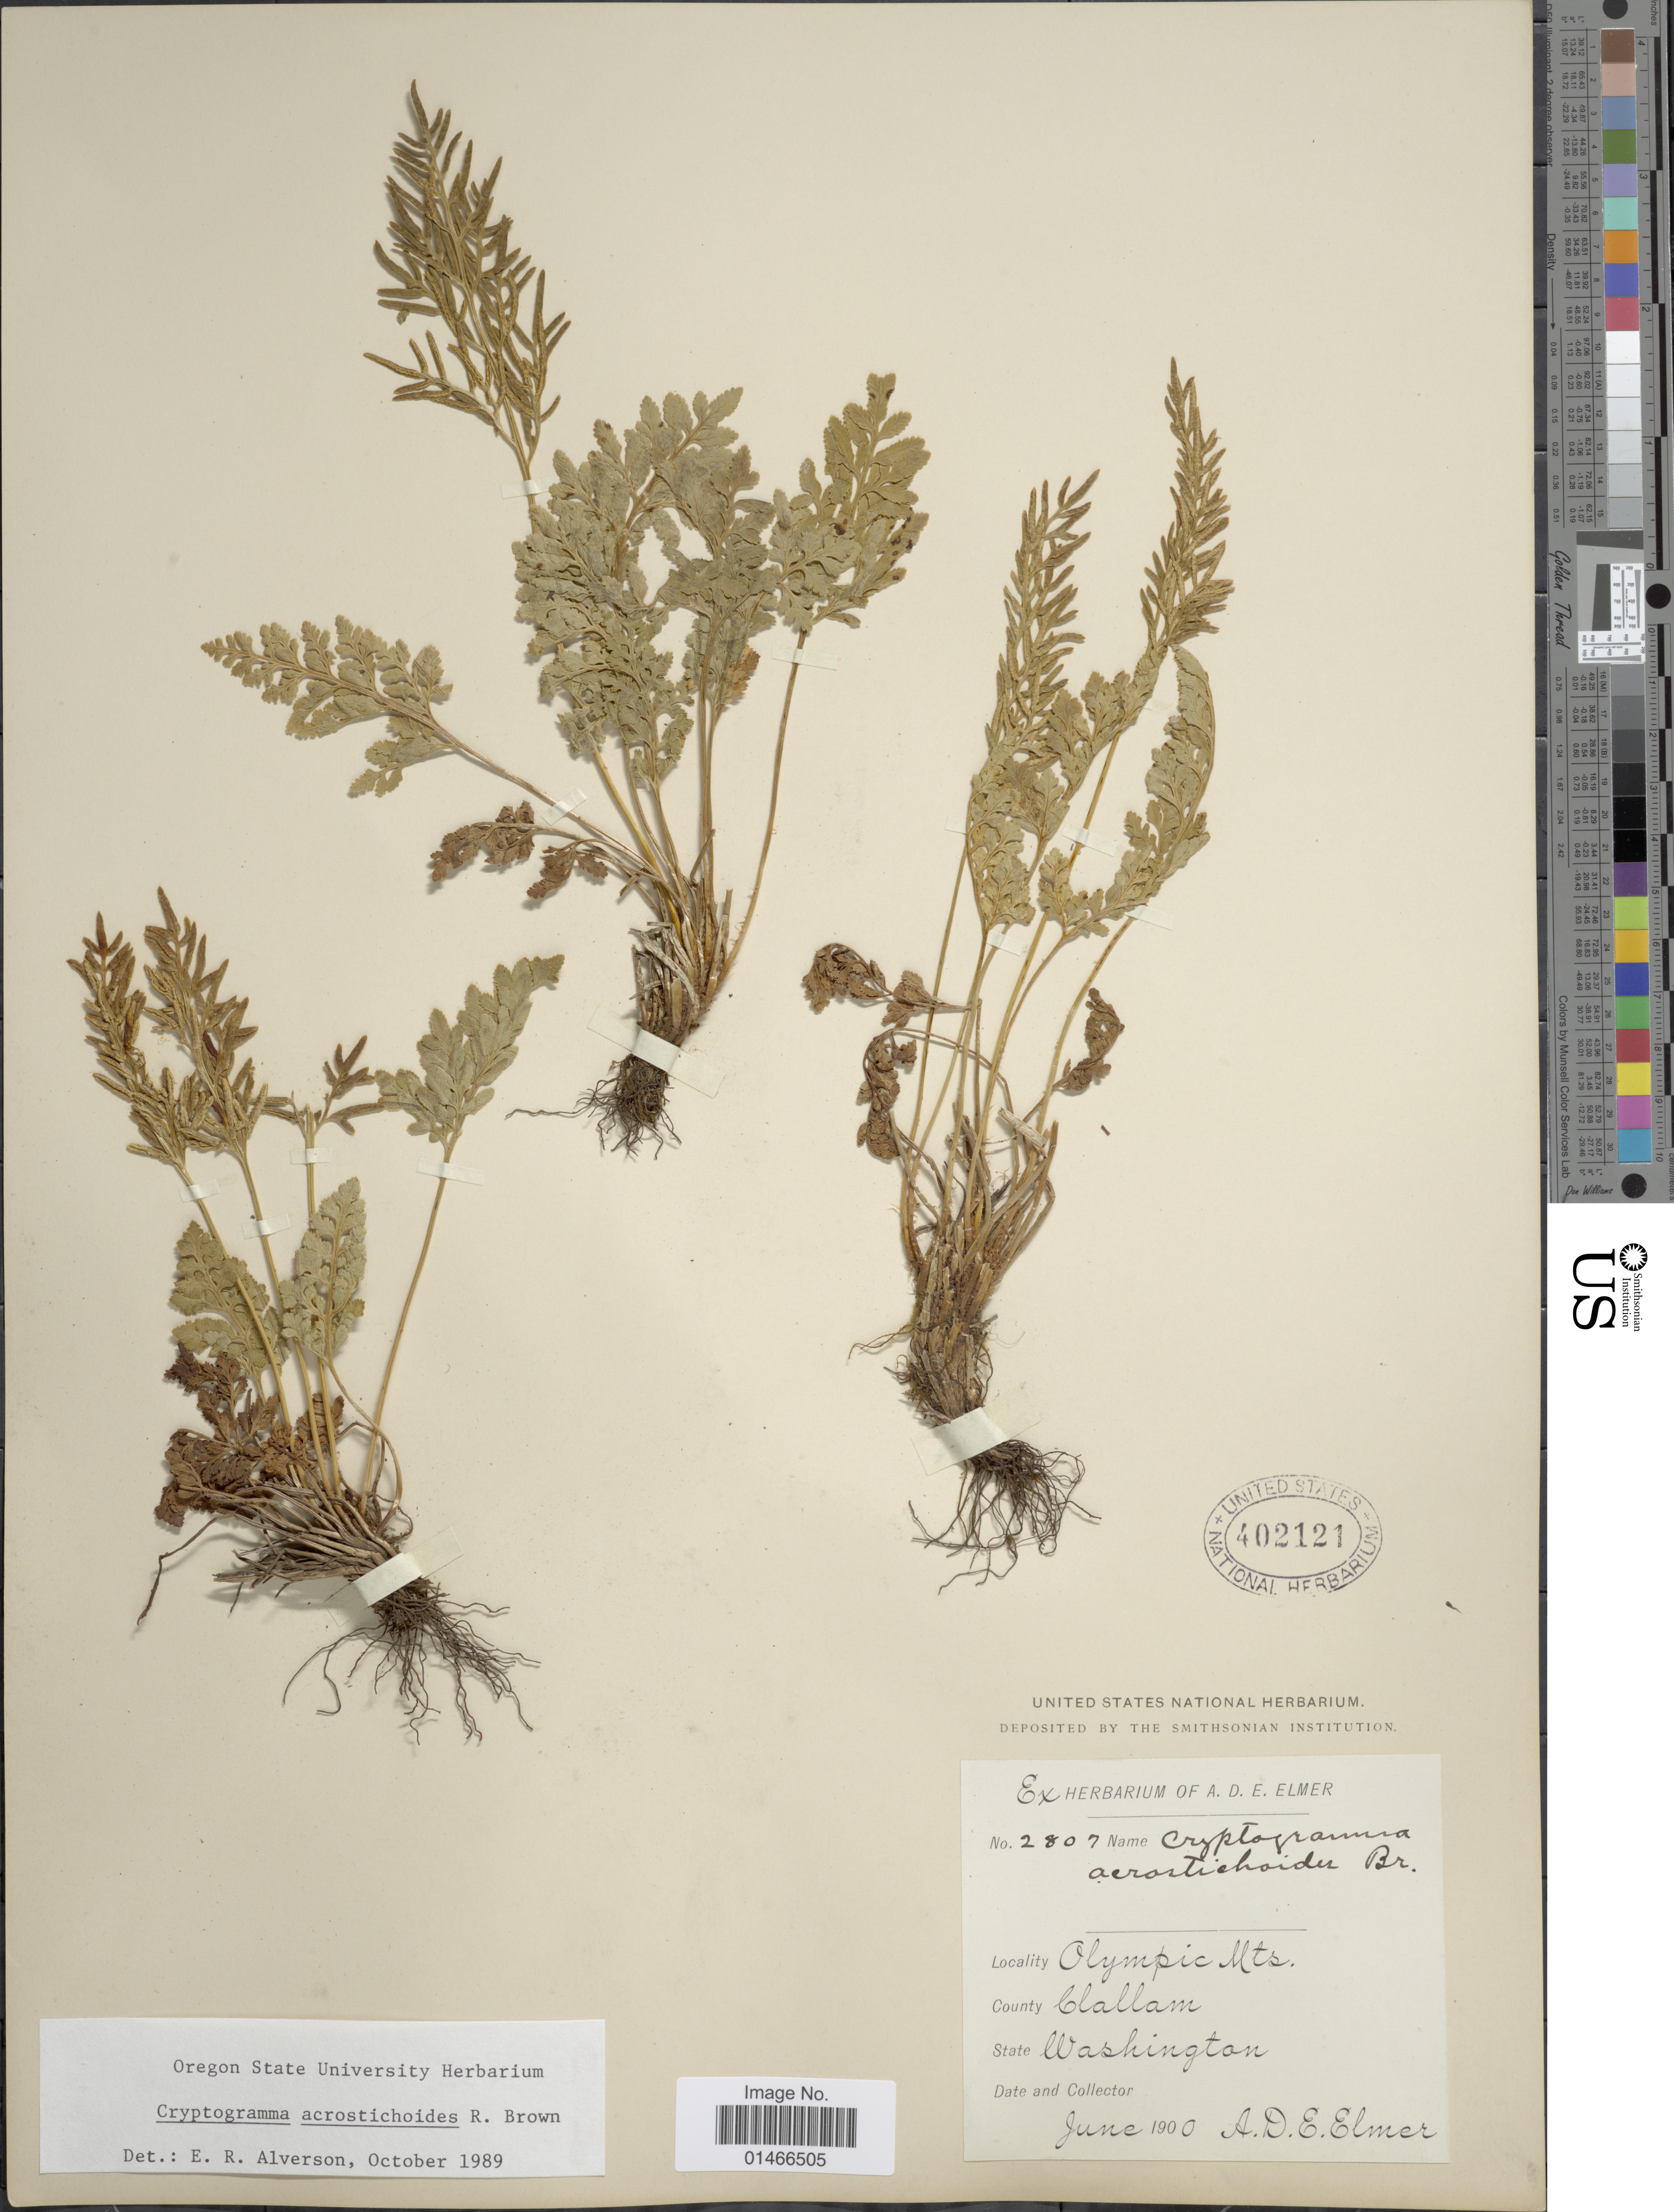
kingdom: Plantae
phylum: Tracheophyta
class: Polypodiopsida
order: Polypodiales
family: Pteridaceae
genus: Cryptogramma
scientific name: Cryptogramma acrostichoides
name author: R. Br.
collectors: A. D. E. Elmer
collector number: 2807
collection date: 1900-06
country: United States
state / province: Washington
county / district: Clallam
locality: Olympic Mts. County Clallam. State Washington.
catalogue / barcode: US 402121